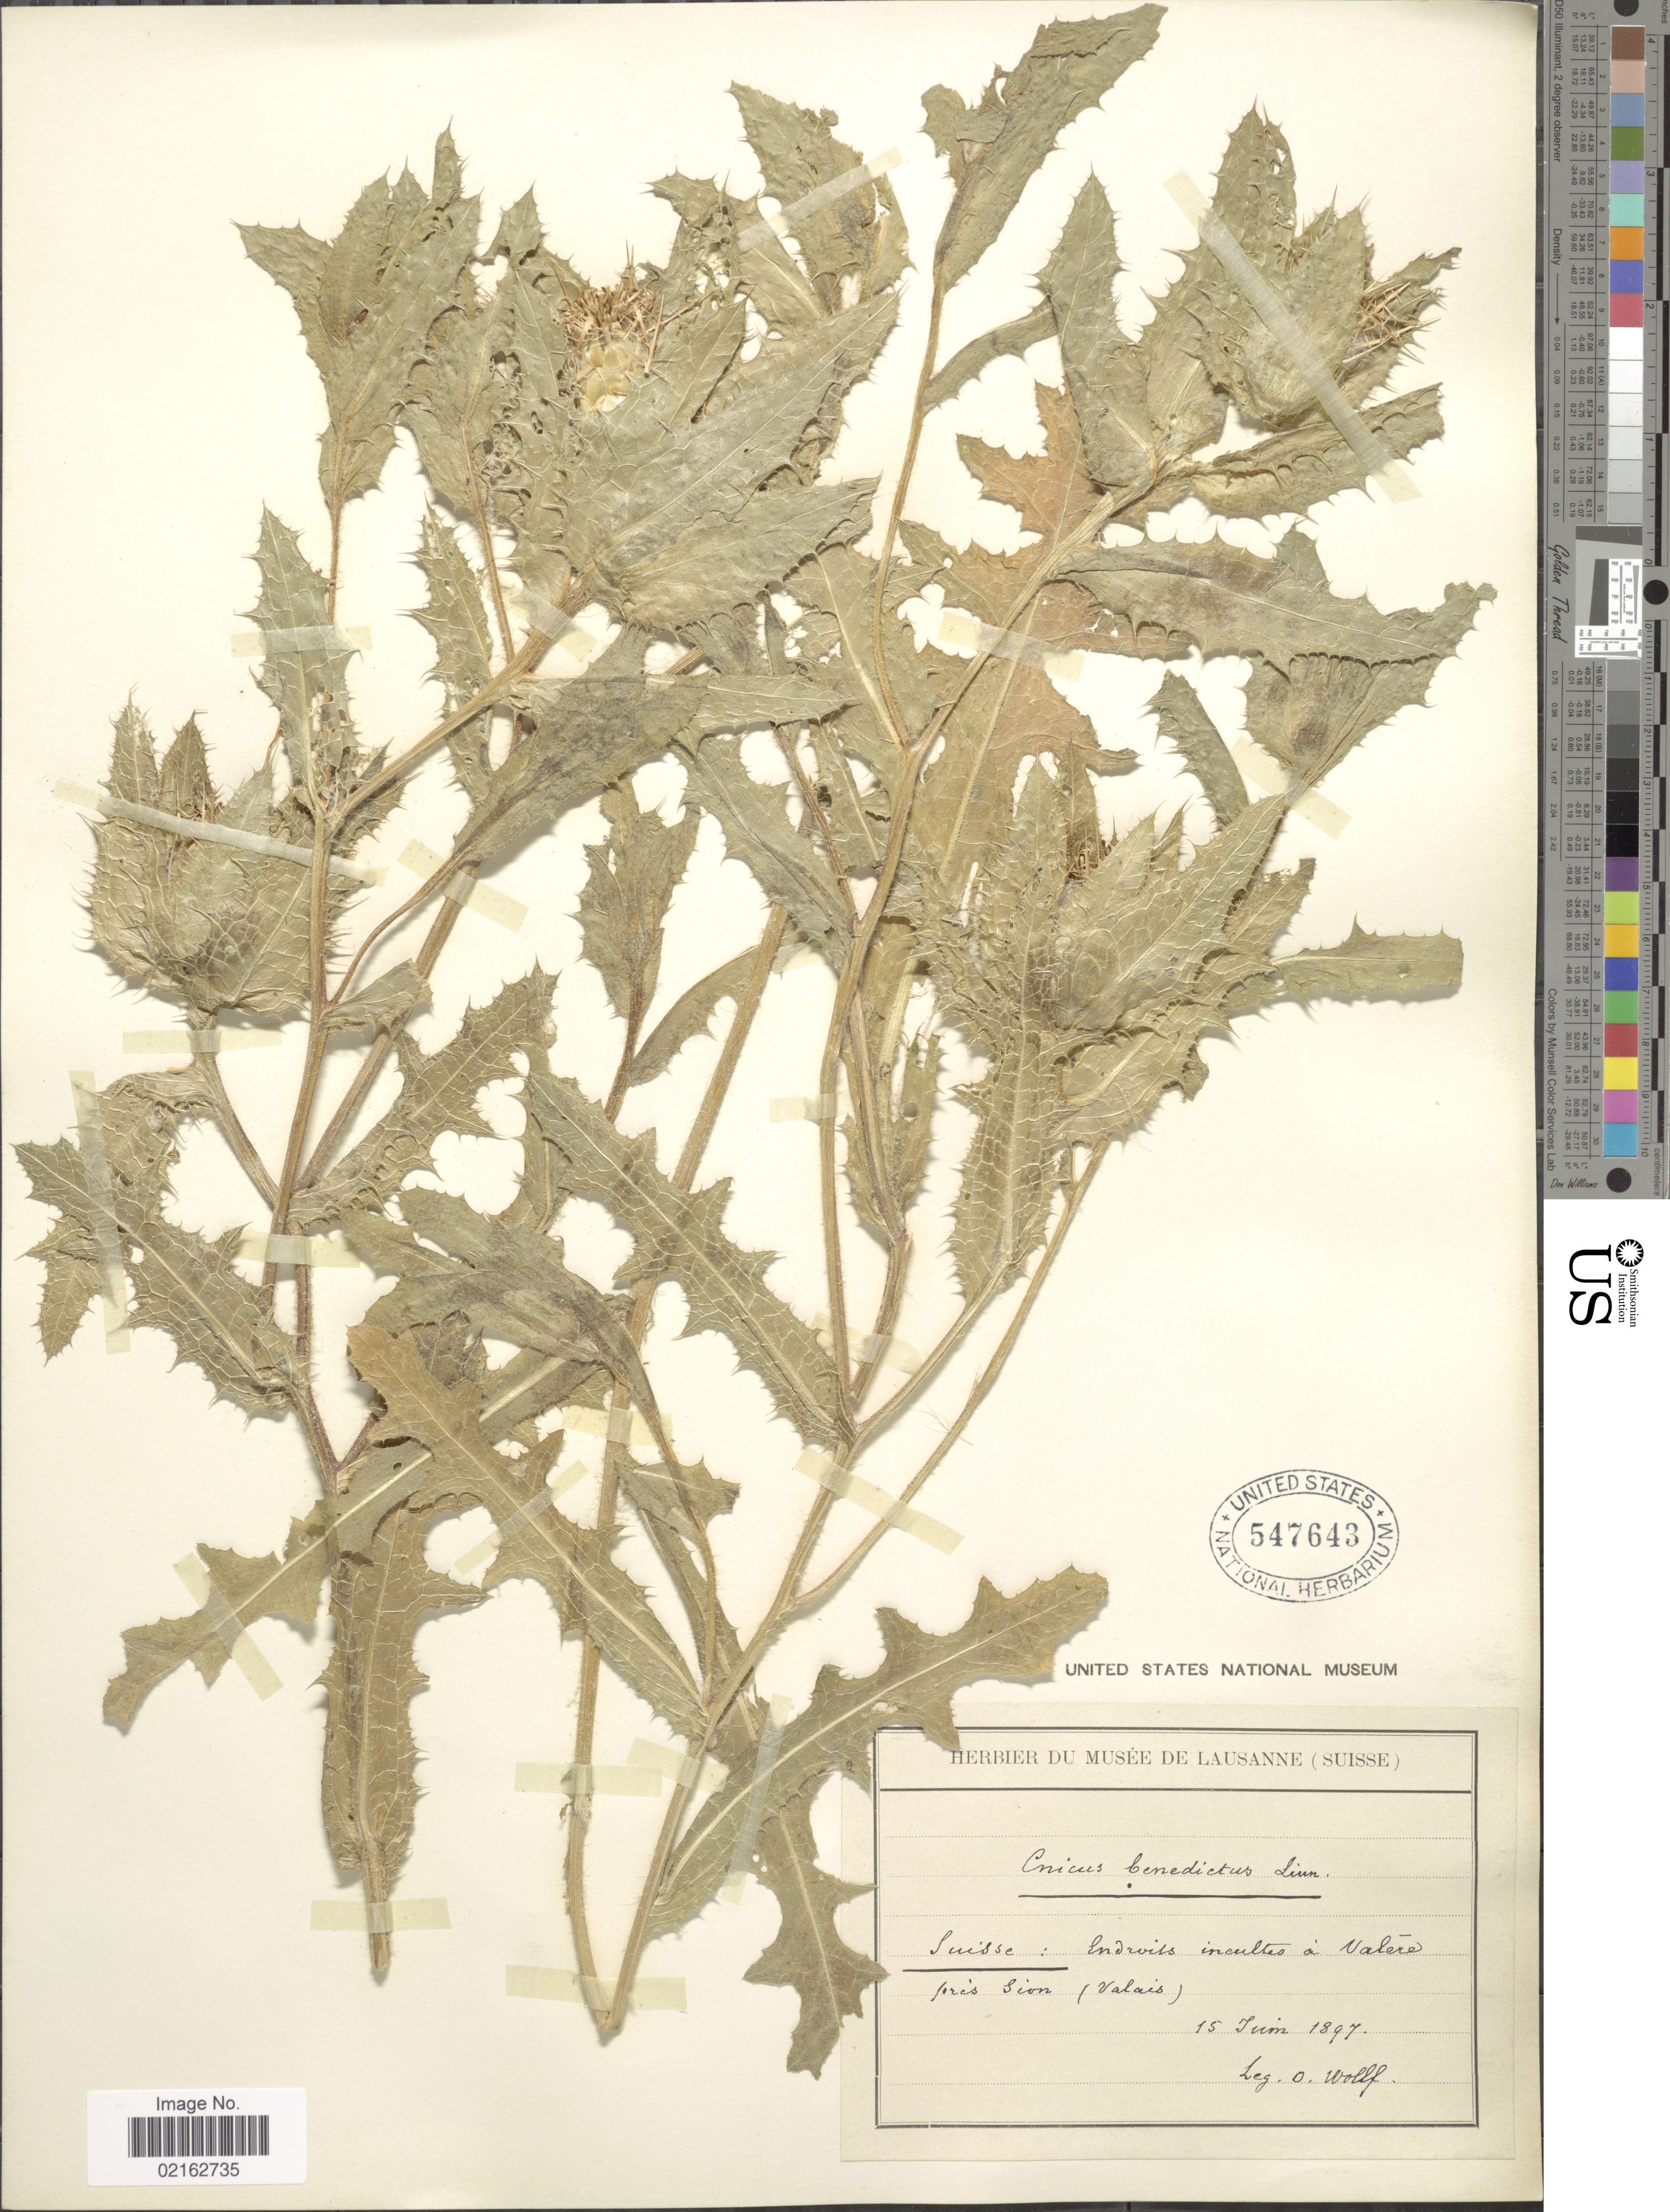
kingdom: Plantae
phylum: Tracheophyta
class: Magnoliopsida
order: Asterales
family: Asteraceae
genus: Centaurea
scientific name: Centaurea benedicta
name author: (L.) L.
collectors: F. Wolf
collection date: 1897-06-15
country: Switzerland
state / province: Valais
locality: Suisse, Valere pres Sion (Valais)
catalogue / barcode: US 547643